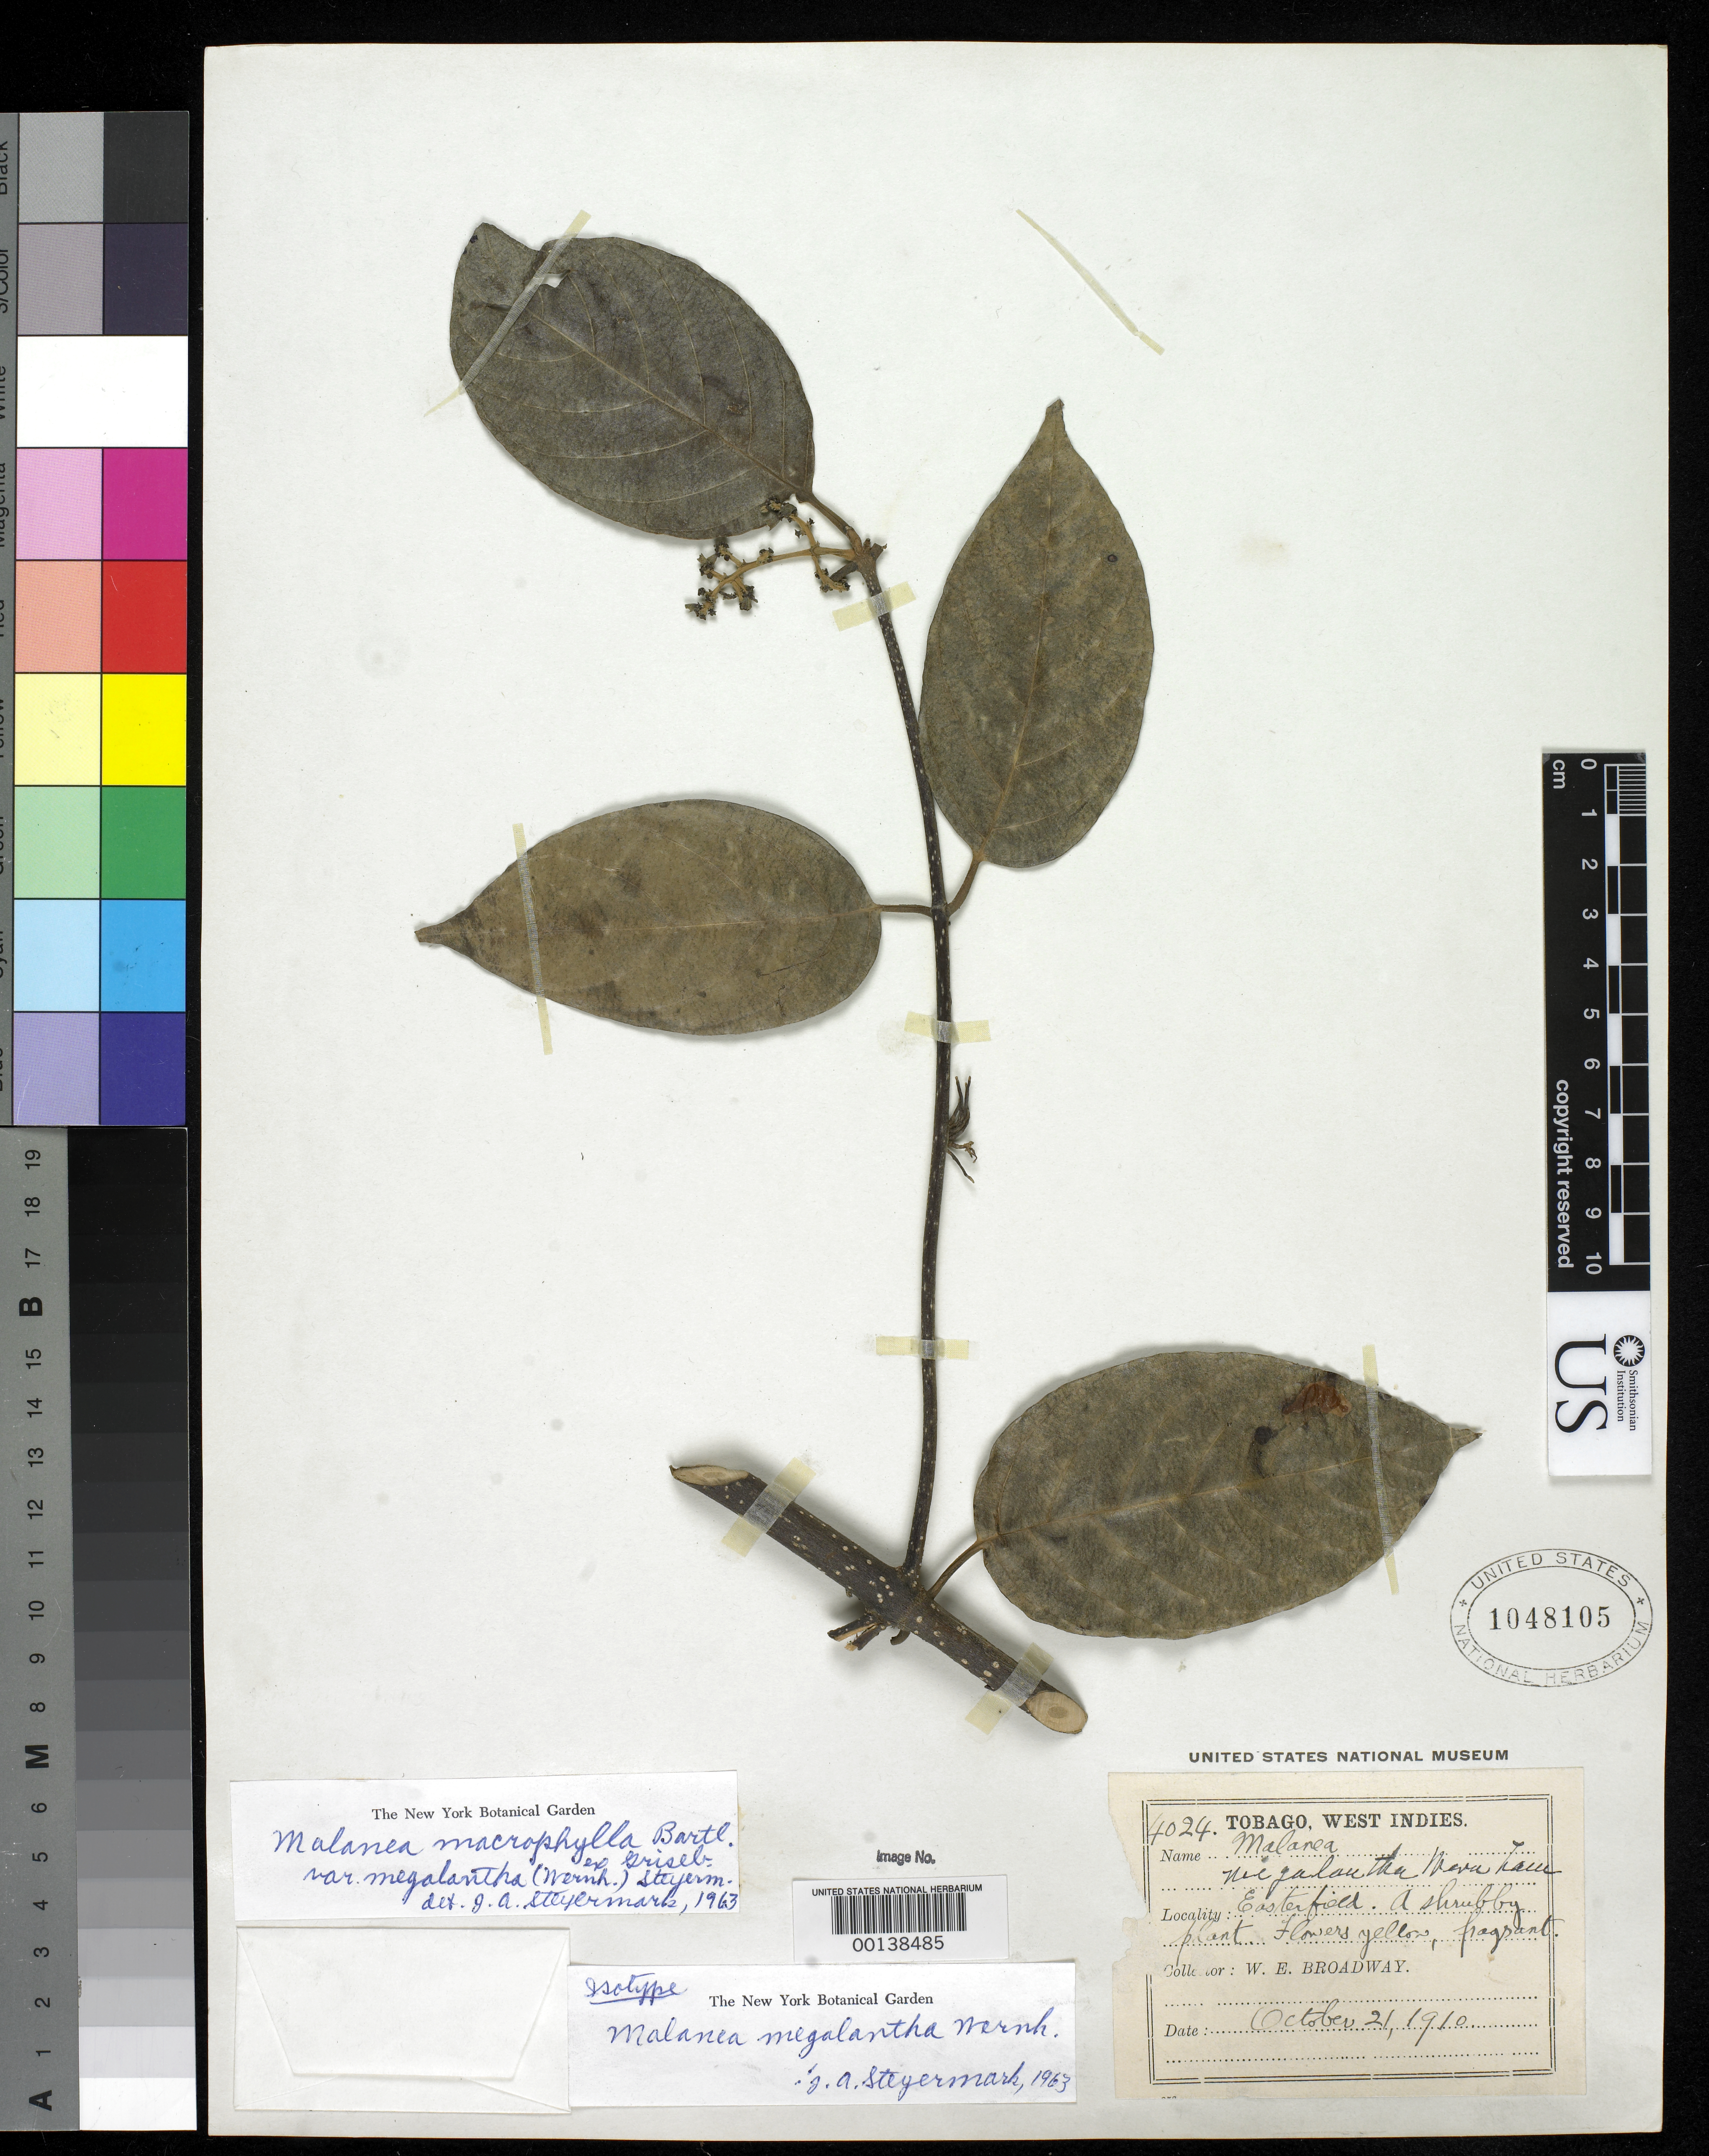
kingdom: Plantae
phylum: Tracheophyta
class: Magnoliopsida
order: Gentianales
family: Rubiaceae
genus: Malanea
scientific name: Malanea megalantha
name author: Wernham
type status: Isotype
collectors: W. E. Broadway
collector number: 4024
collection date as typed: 21 Oct 1910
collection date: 1910-10-21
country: Trinidad and Tobago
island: Tobago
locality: Easter Field.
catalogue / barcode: US 1048105